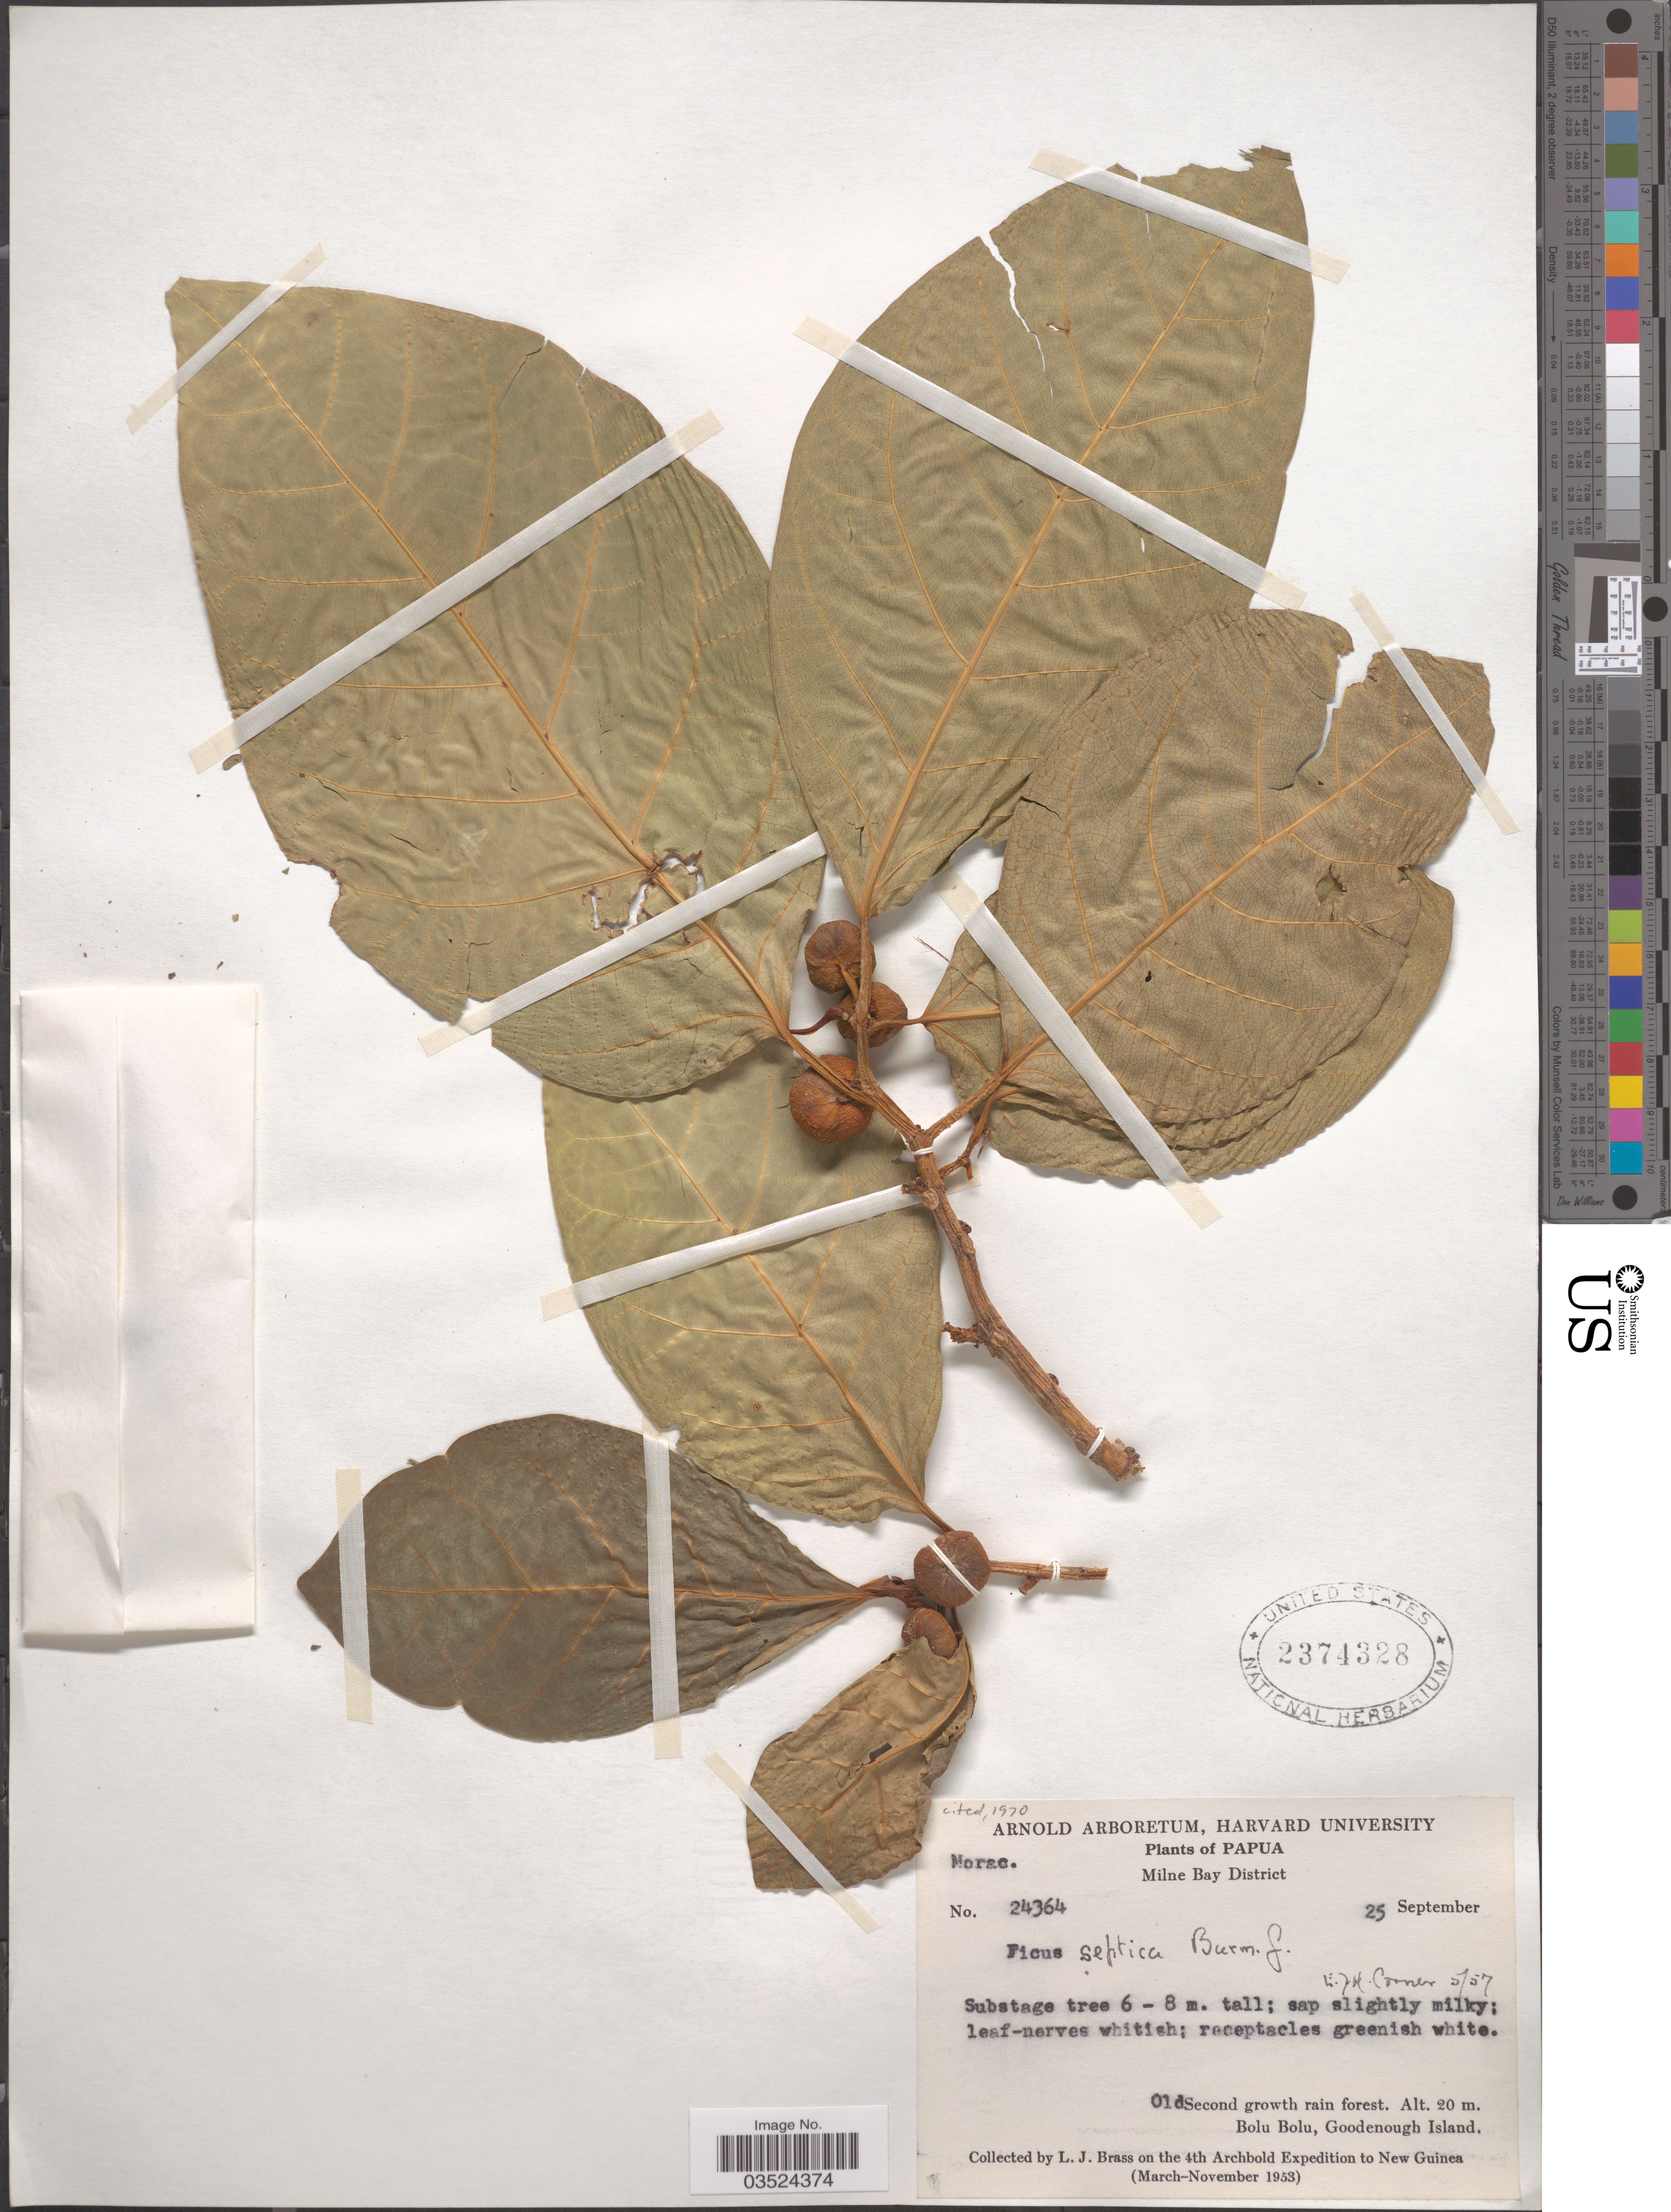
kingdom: Plantae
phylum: Tracheophyta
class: Magnoliopsida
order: Rosales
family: Moraceae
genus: Ficus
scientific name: Ficus septica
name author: Burm. f.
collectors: L. J. Brass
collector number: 24364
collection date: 1953-09-25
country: Papua New Guinea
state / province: Milne Bay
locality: Papua. Milne Bay District. Bolu Bolu, Goodenough Island. New Guinea.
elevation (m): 20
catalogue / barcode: US 2374328